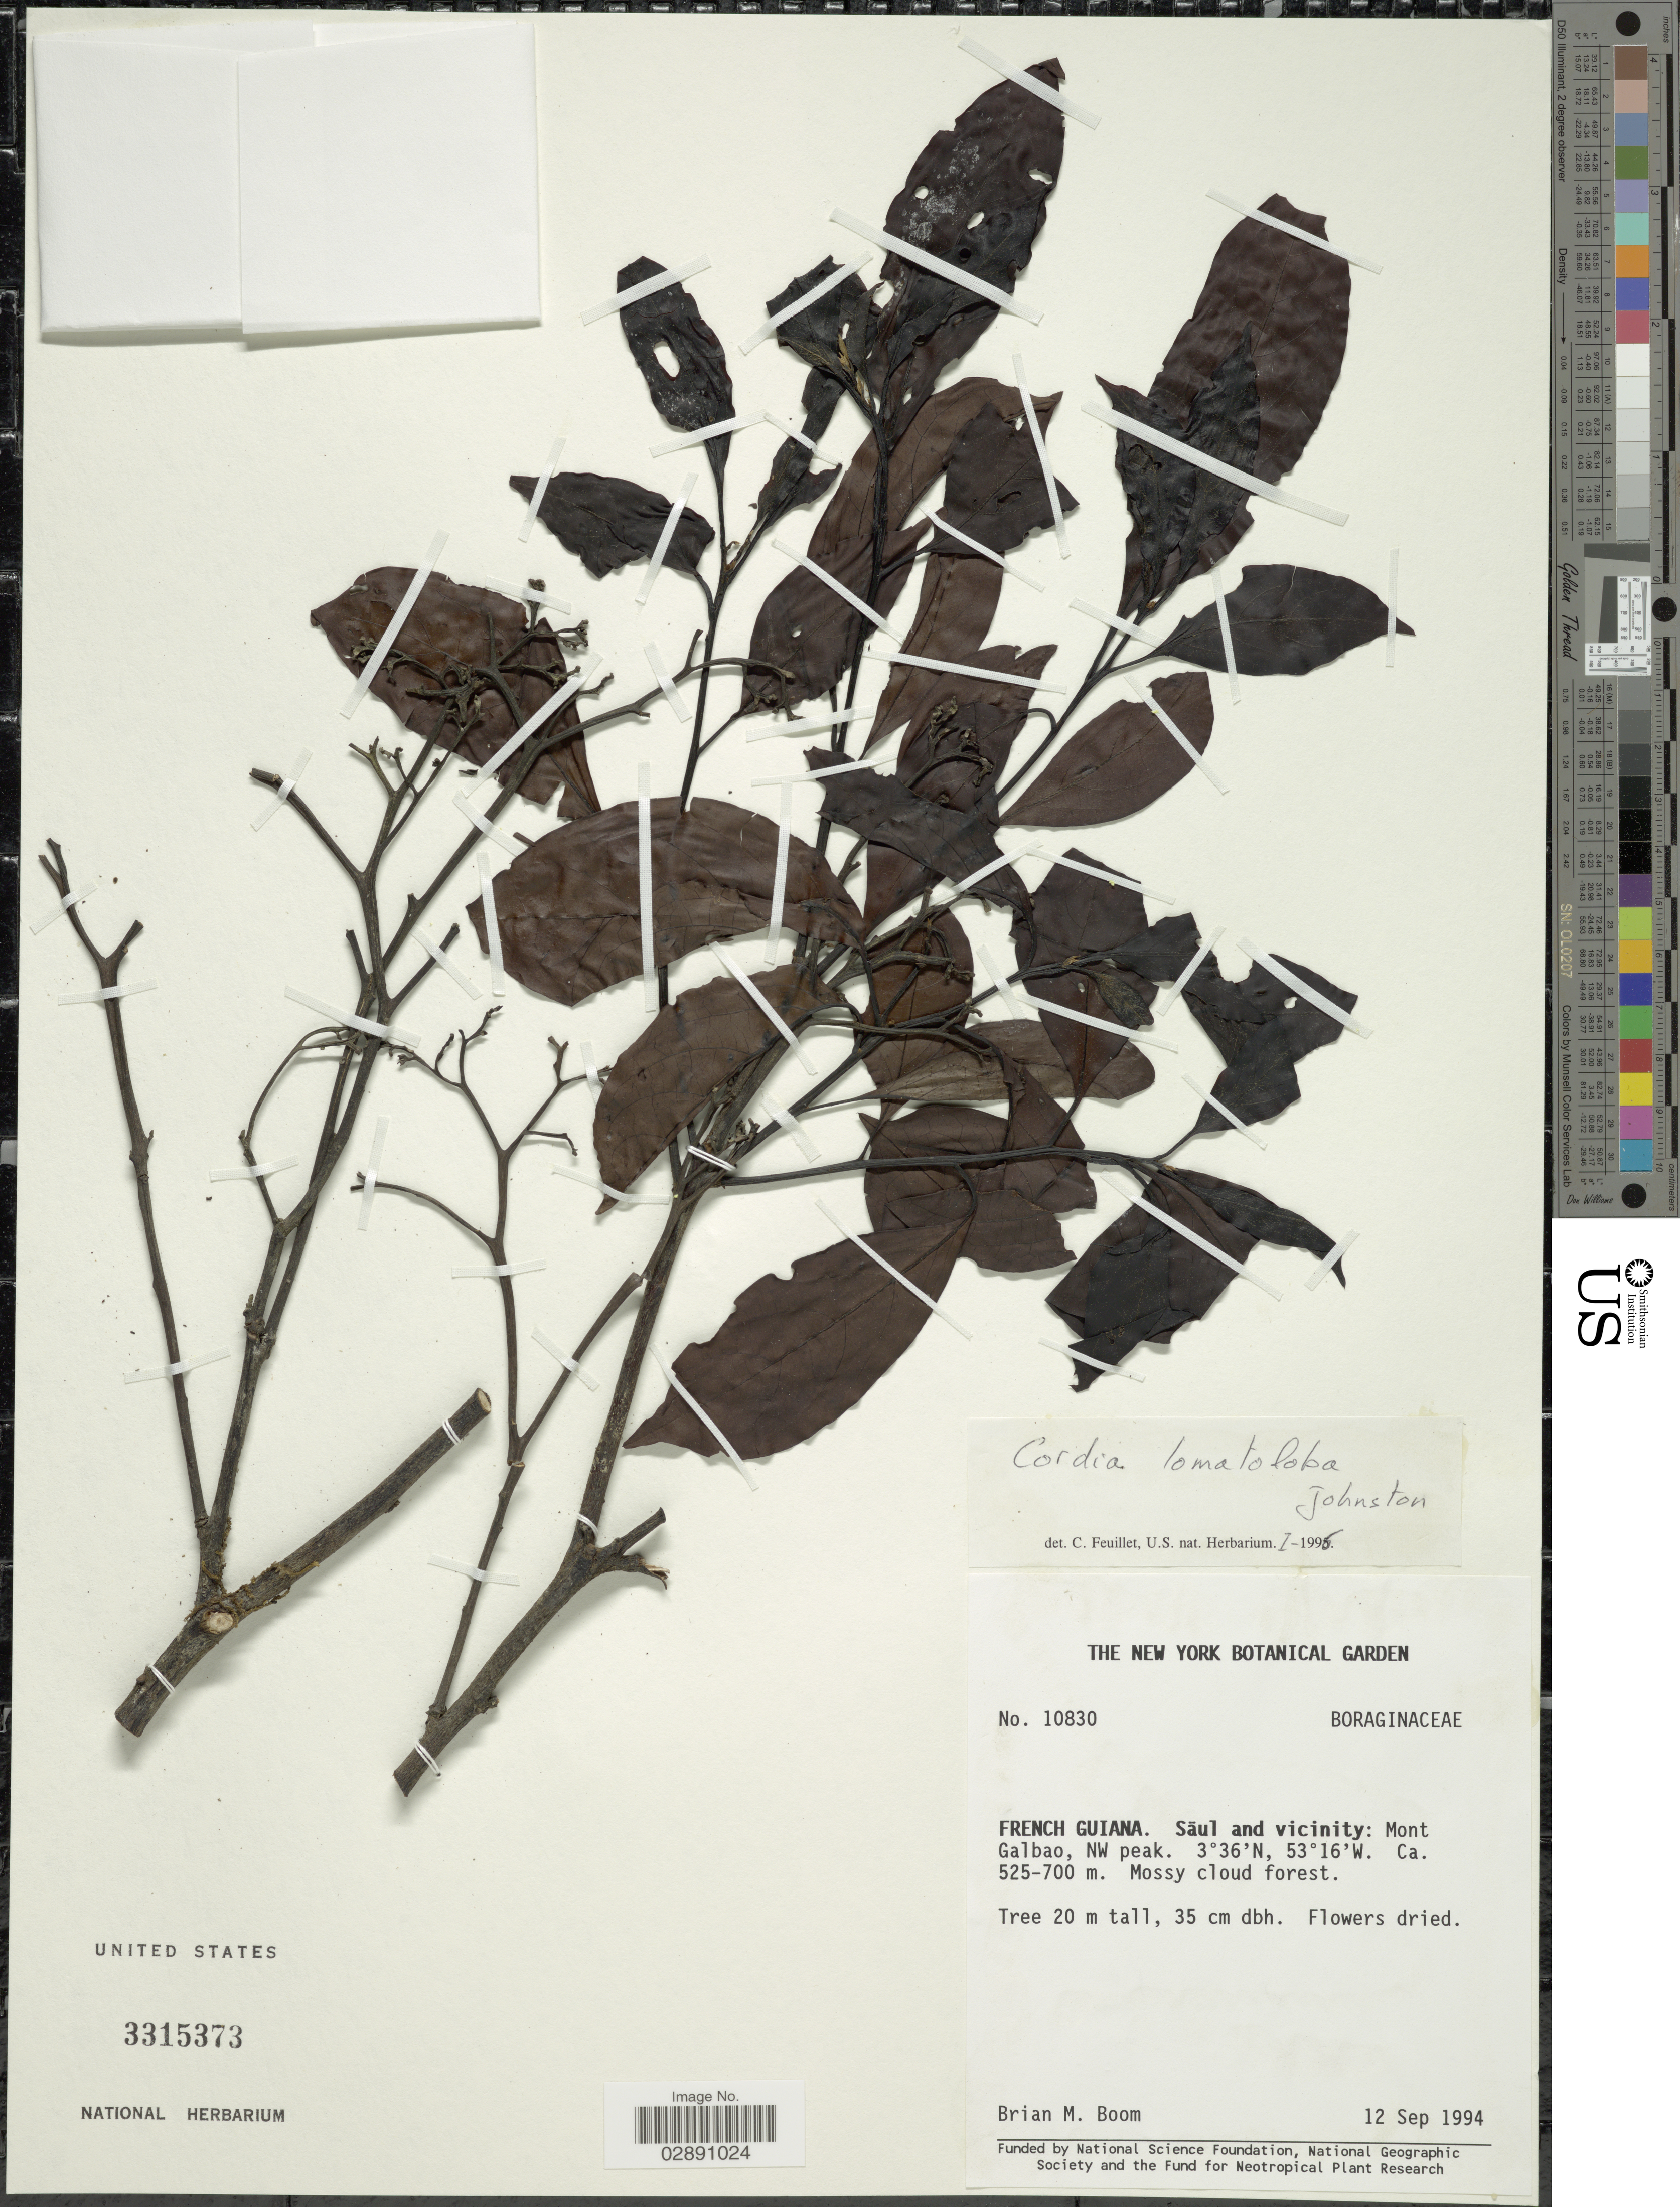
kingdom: Plantae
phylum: Tracheophyta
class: Magnoliopsida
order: Boraginales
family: Cordiaceae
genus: Cordia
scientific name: Cordia lomatoloba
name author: I.M. Johnst.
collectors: B. M. Boom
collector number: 10830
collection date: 1994-09-12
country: French Guiana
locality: Säul and vicinity: Mont Galbao, NW peak.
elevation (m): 525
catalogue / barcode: US 3315373